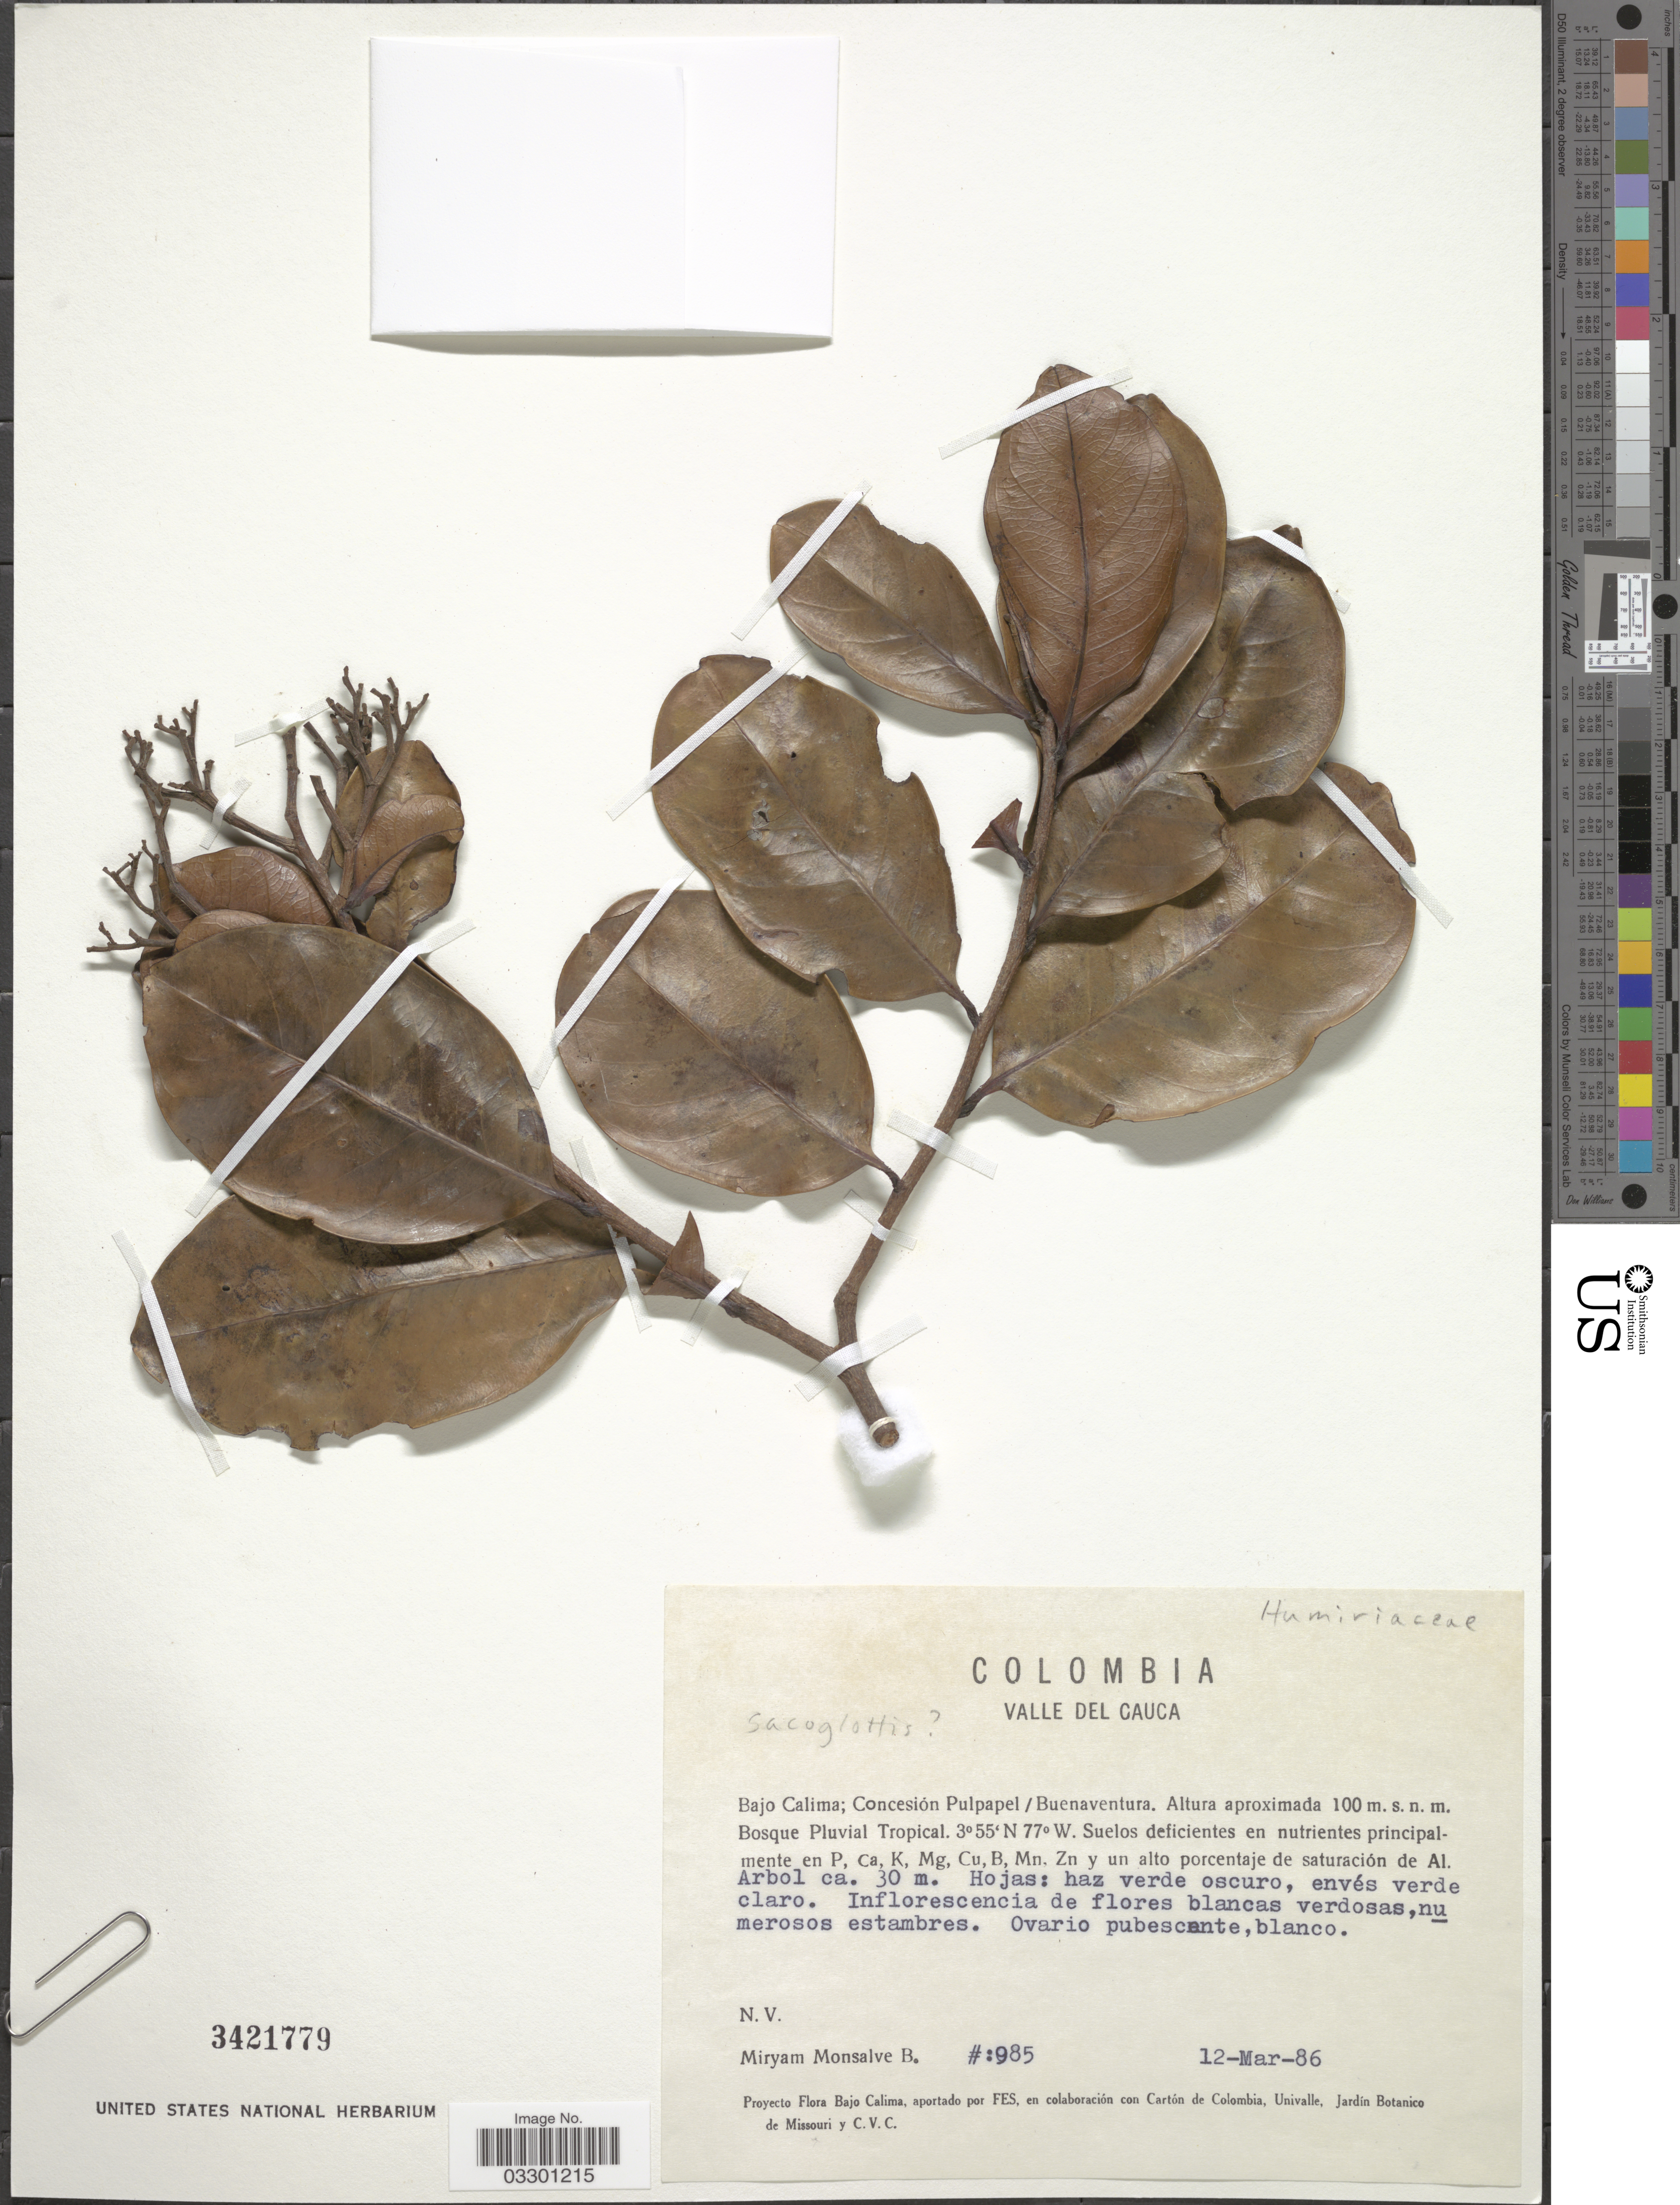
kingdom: Plantae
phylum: Tracheophyta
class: Magnoliopsida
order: Malpighiales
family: Humiriaceae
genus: Sacoglottis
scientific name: Sacoglottis sp.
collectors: M. Monsalve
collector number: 985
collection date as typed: Transcribed d/m/y: 12/3/86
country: Colombia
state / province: Valle del Cauca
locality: Bajo Calima; Concesión Pulpapel / Buenaventura.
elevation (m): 100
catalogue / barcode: US 3421779